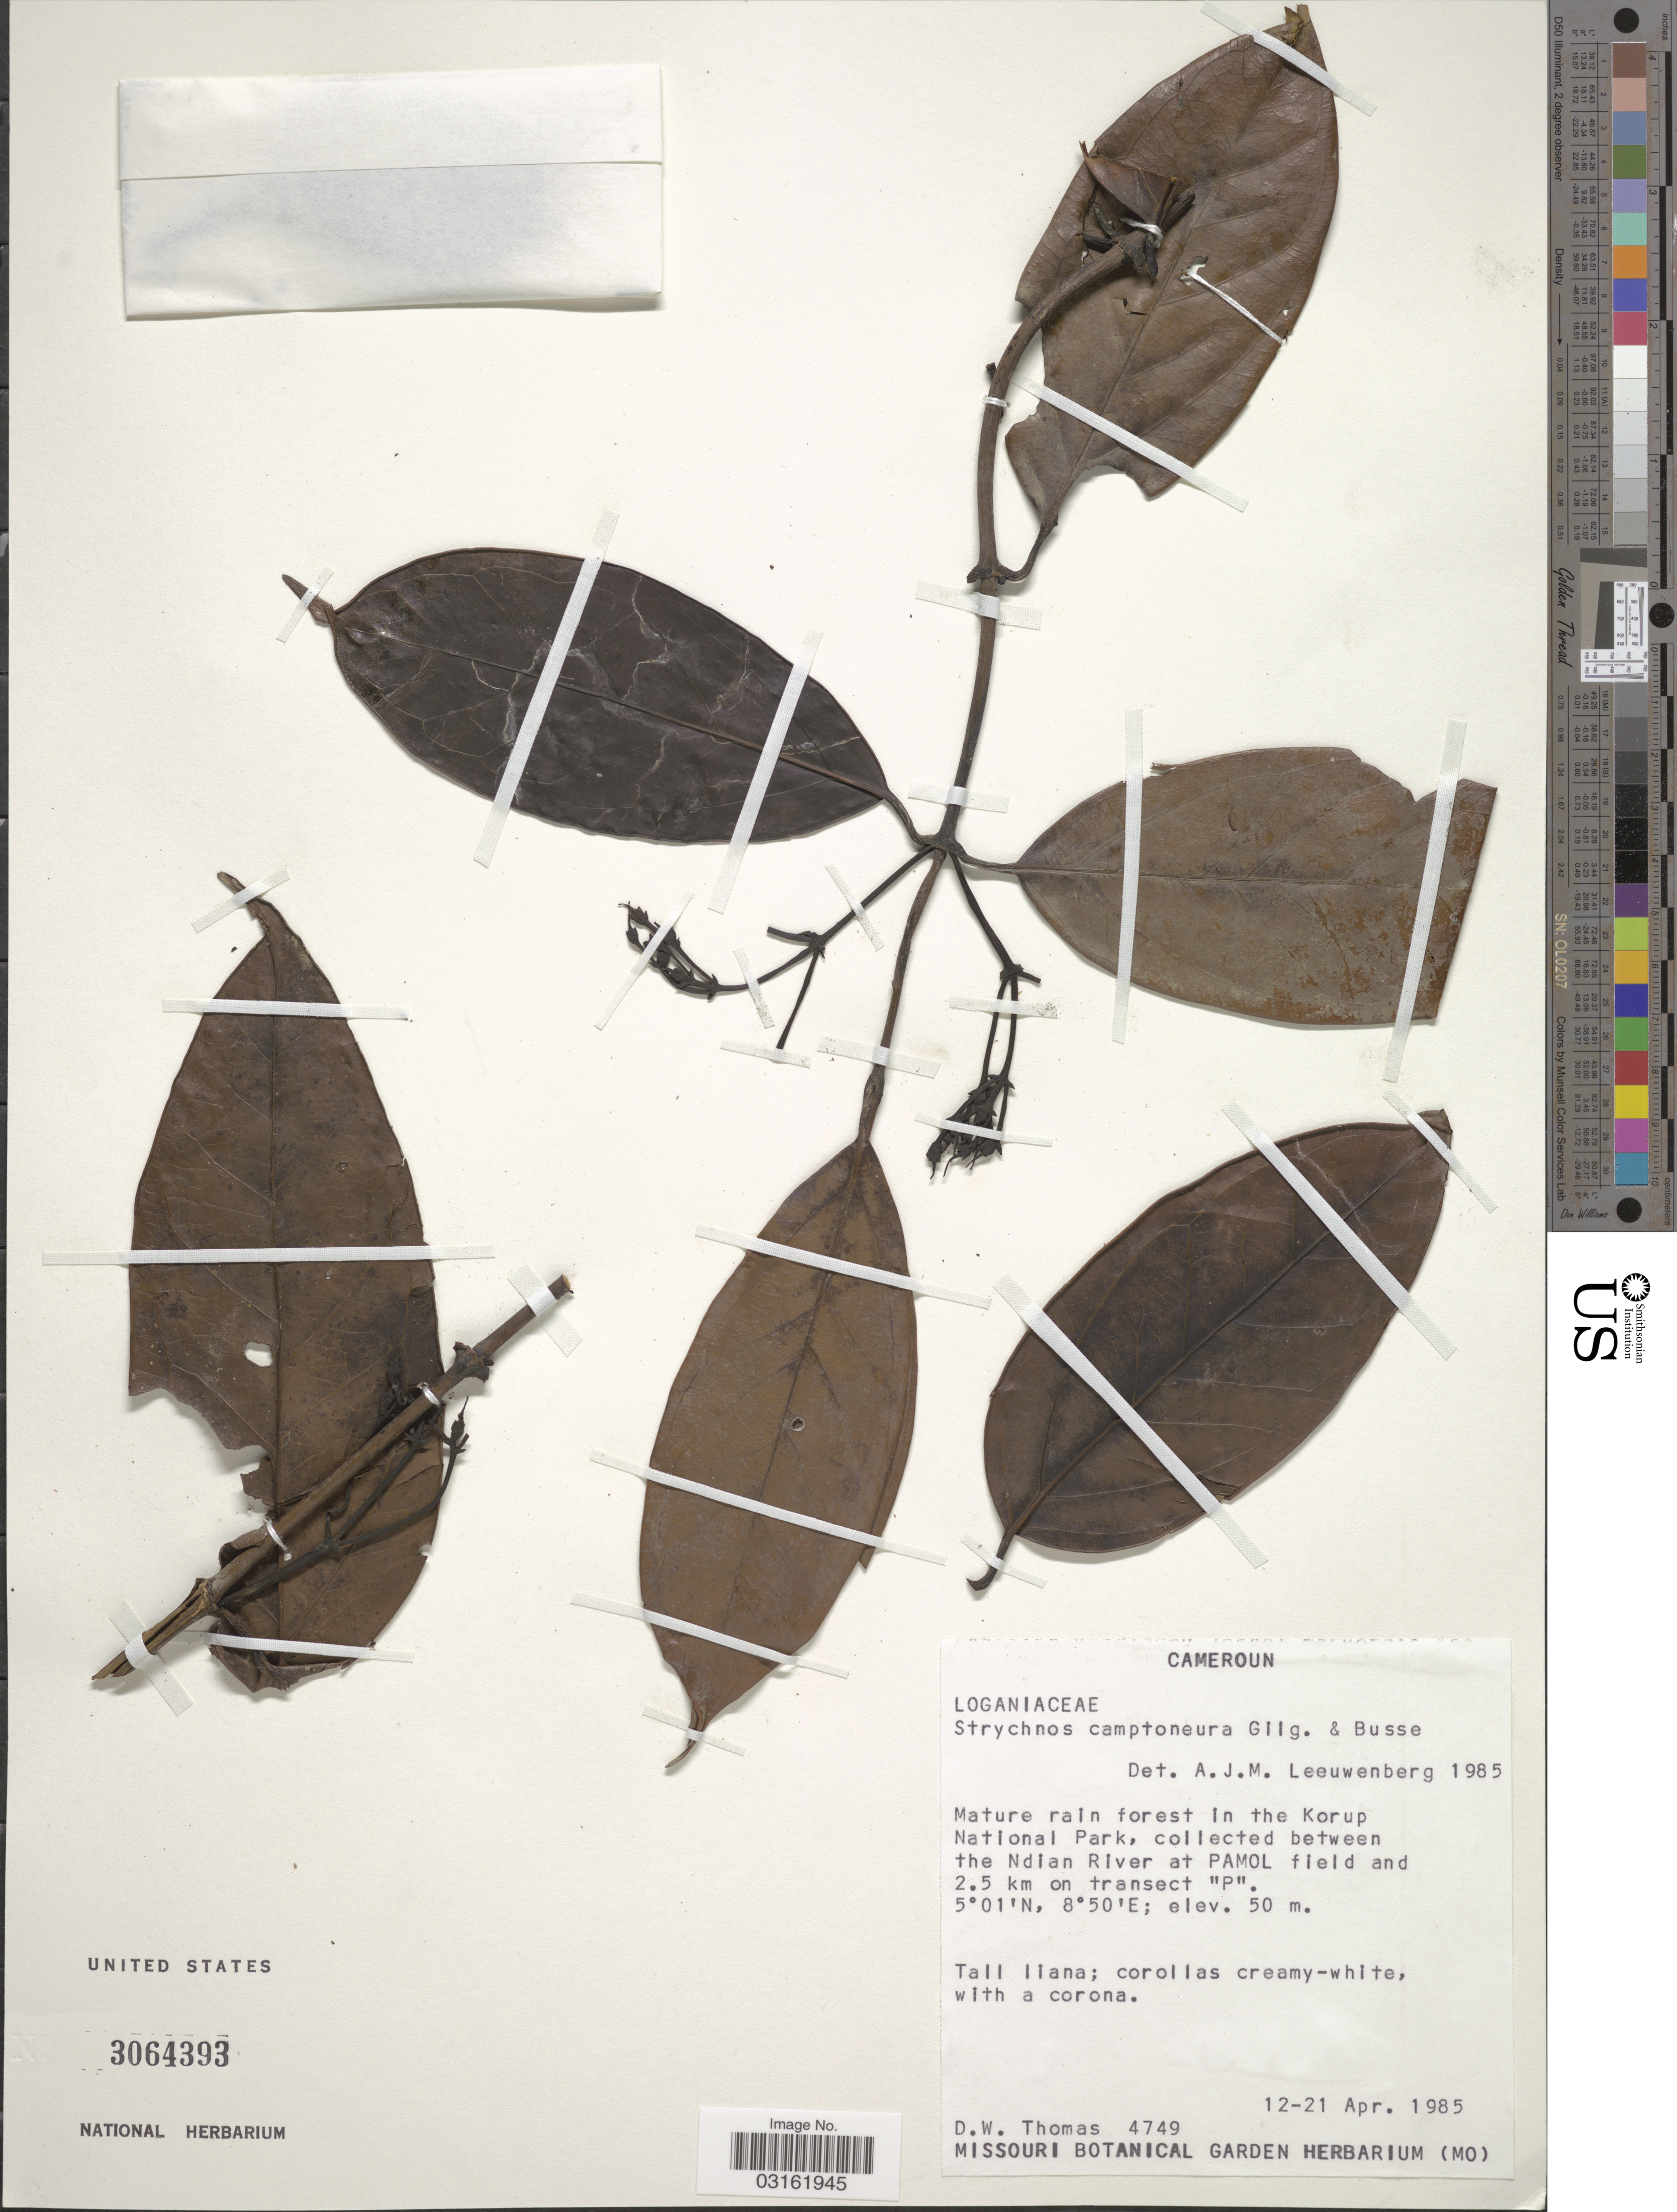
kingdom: Plantae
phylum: Tracheophyta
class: Magnoliopsida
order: Gentianales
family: Loganiaceae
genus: Strychnos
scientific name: Strychnos camptoneura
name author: Gilg & Busse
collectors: D. W. Thomas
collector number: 4749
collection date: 1985-04-12/1985-04-21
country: Cameroon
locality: Cameroun. Mature rain forest in the Korup National Park, collected between the Ndian River at Pamol field and 2.5 km on transect "P".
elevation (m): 50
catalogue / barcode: US 3064393